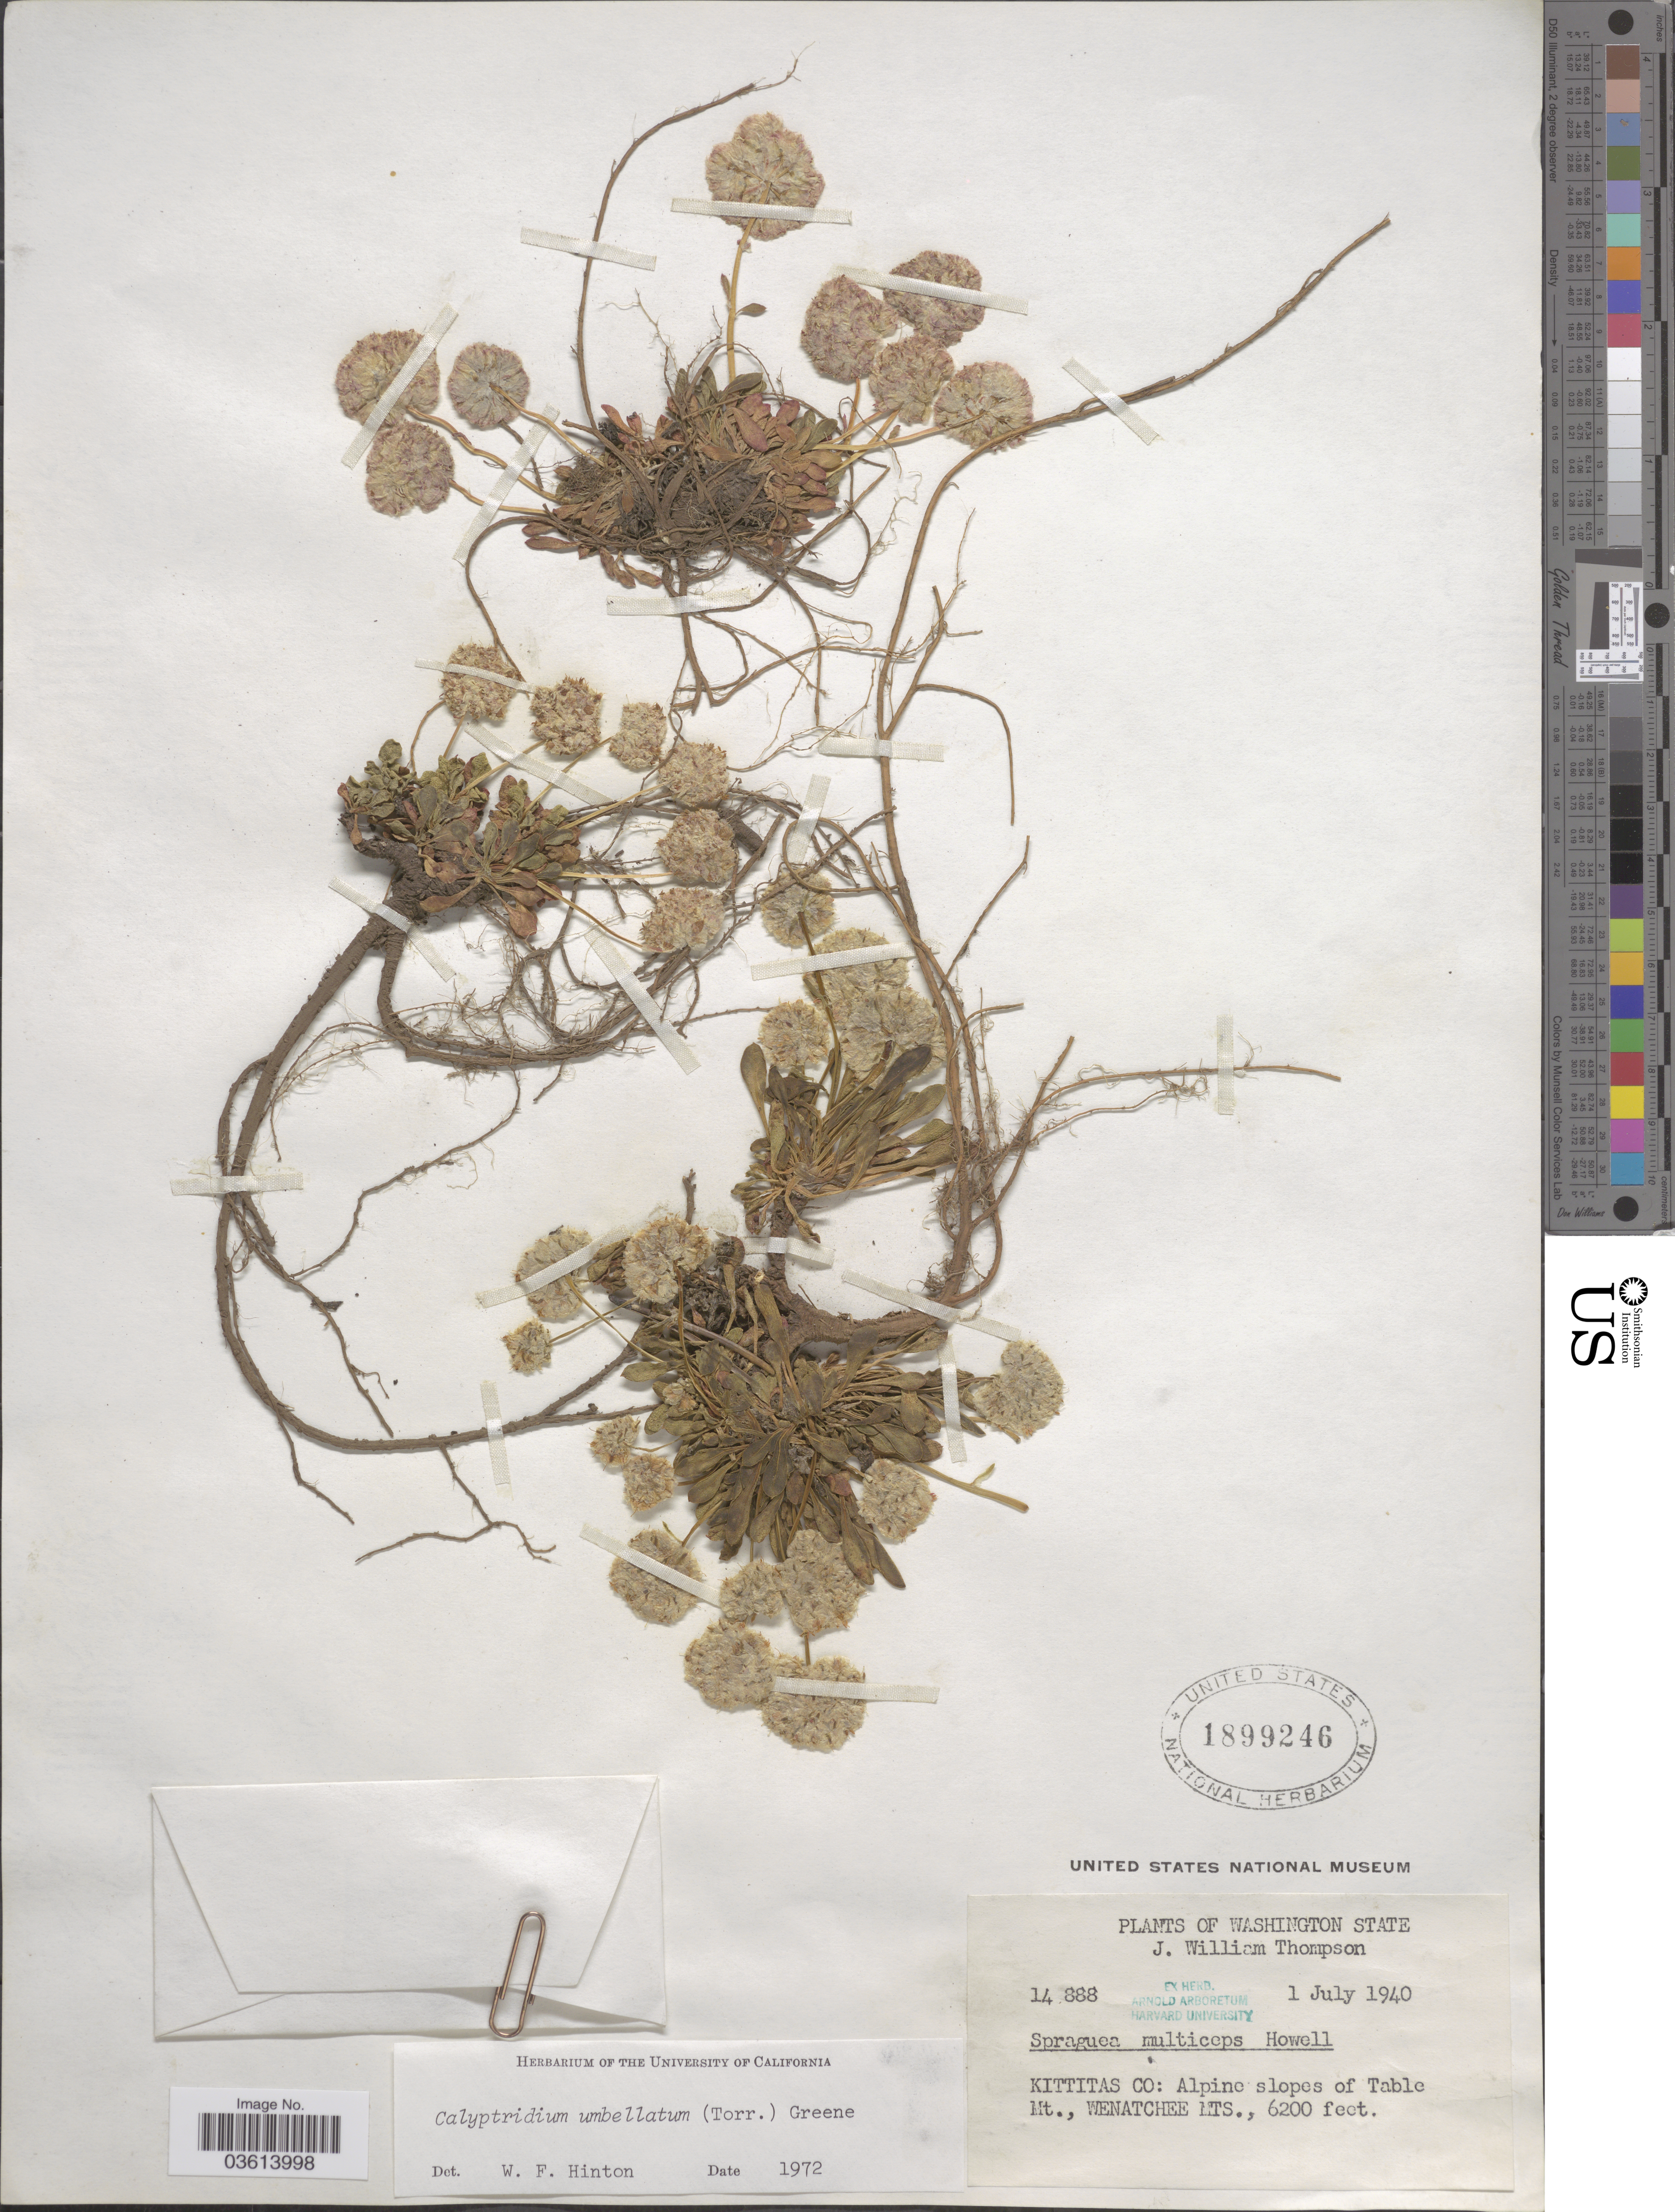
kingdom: Plantae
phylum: Tracheophyta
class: Magnoliopsida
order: Caryophyllales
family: Montiaceae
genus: Calyptridium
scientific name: Calyptridium umbellatum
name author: (Torr.) Greene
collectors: J. W. Thompson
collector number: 14888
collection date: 1940-07-01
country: United States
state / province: Washington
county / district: Kittitas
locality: Kittitas Co: Alpine slopes of Table Mt., Wenatchee Mts.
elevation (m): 1890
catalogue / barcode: US 1899246